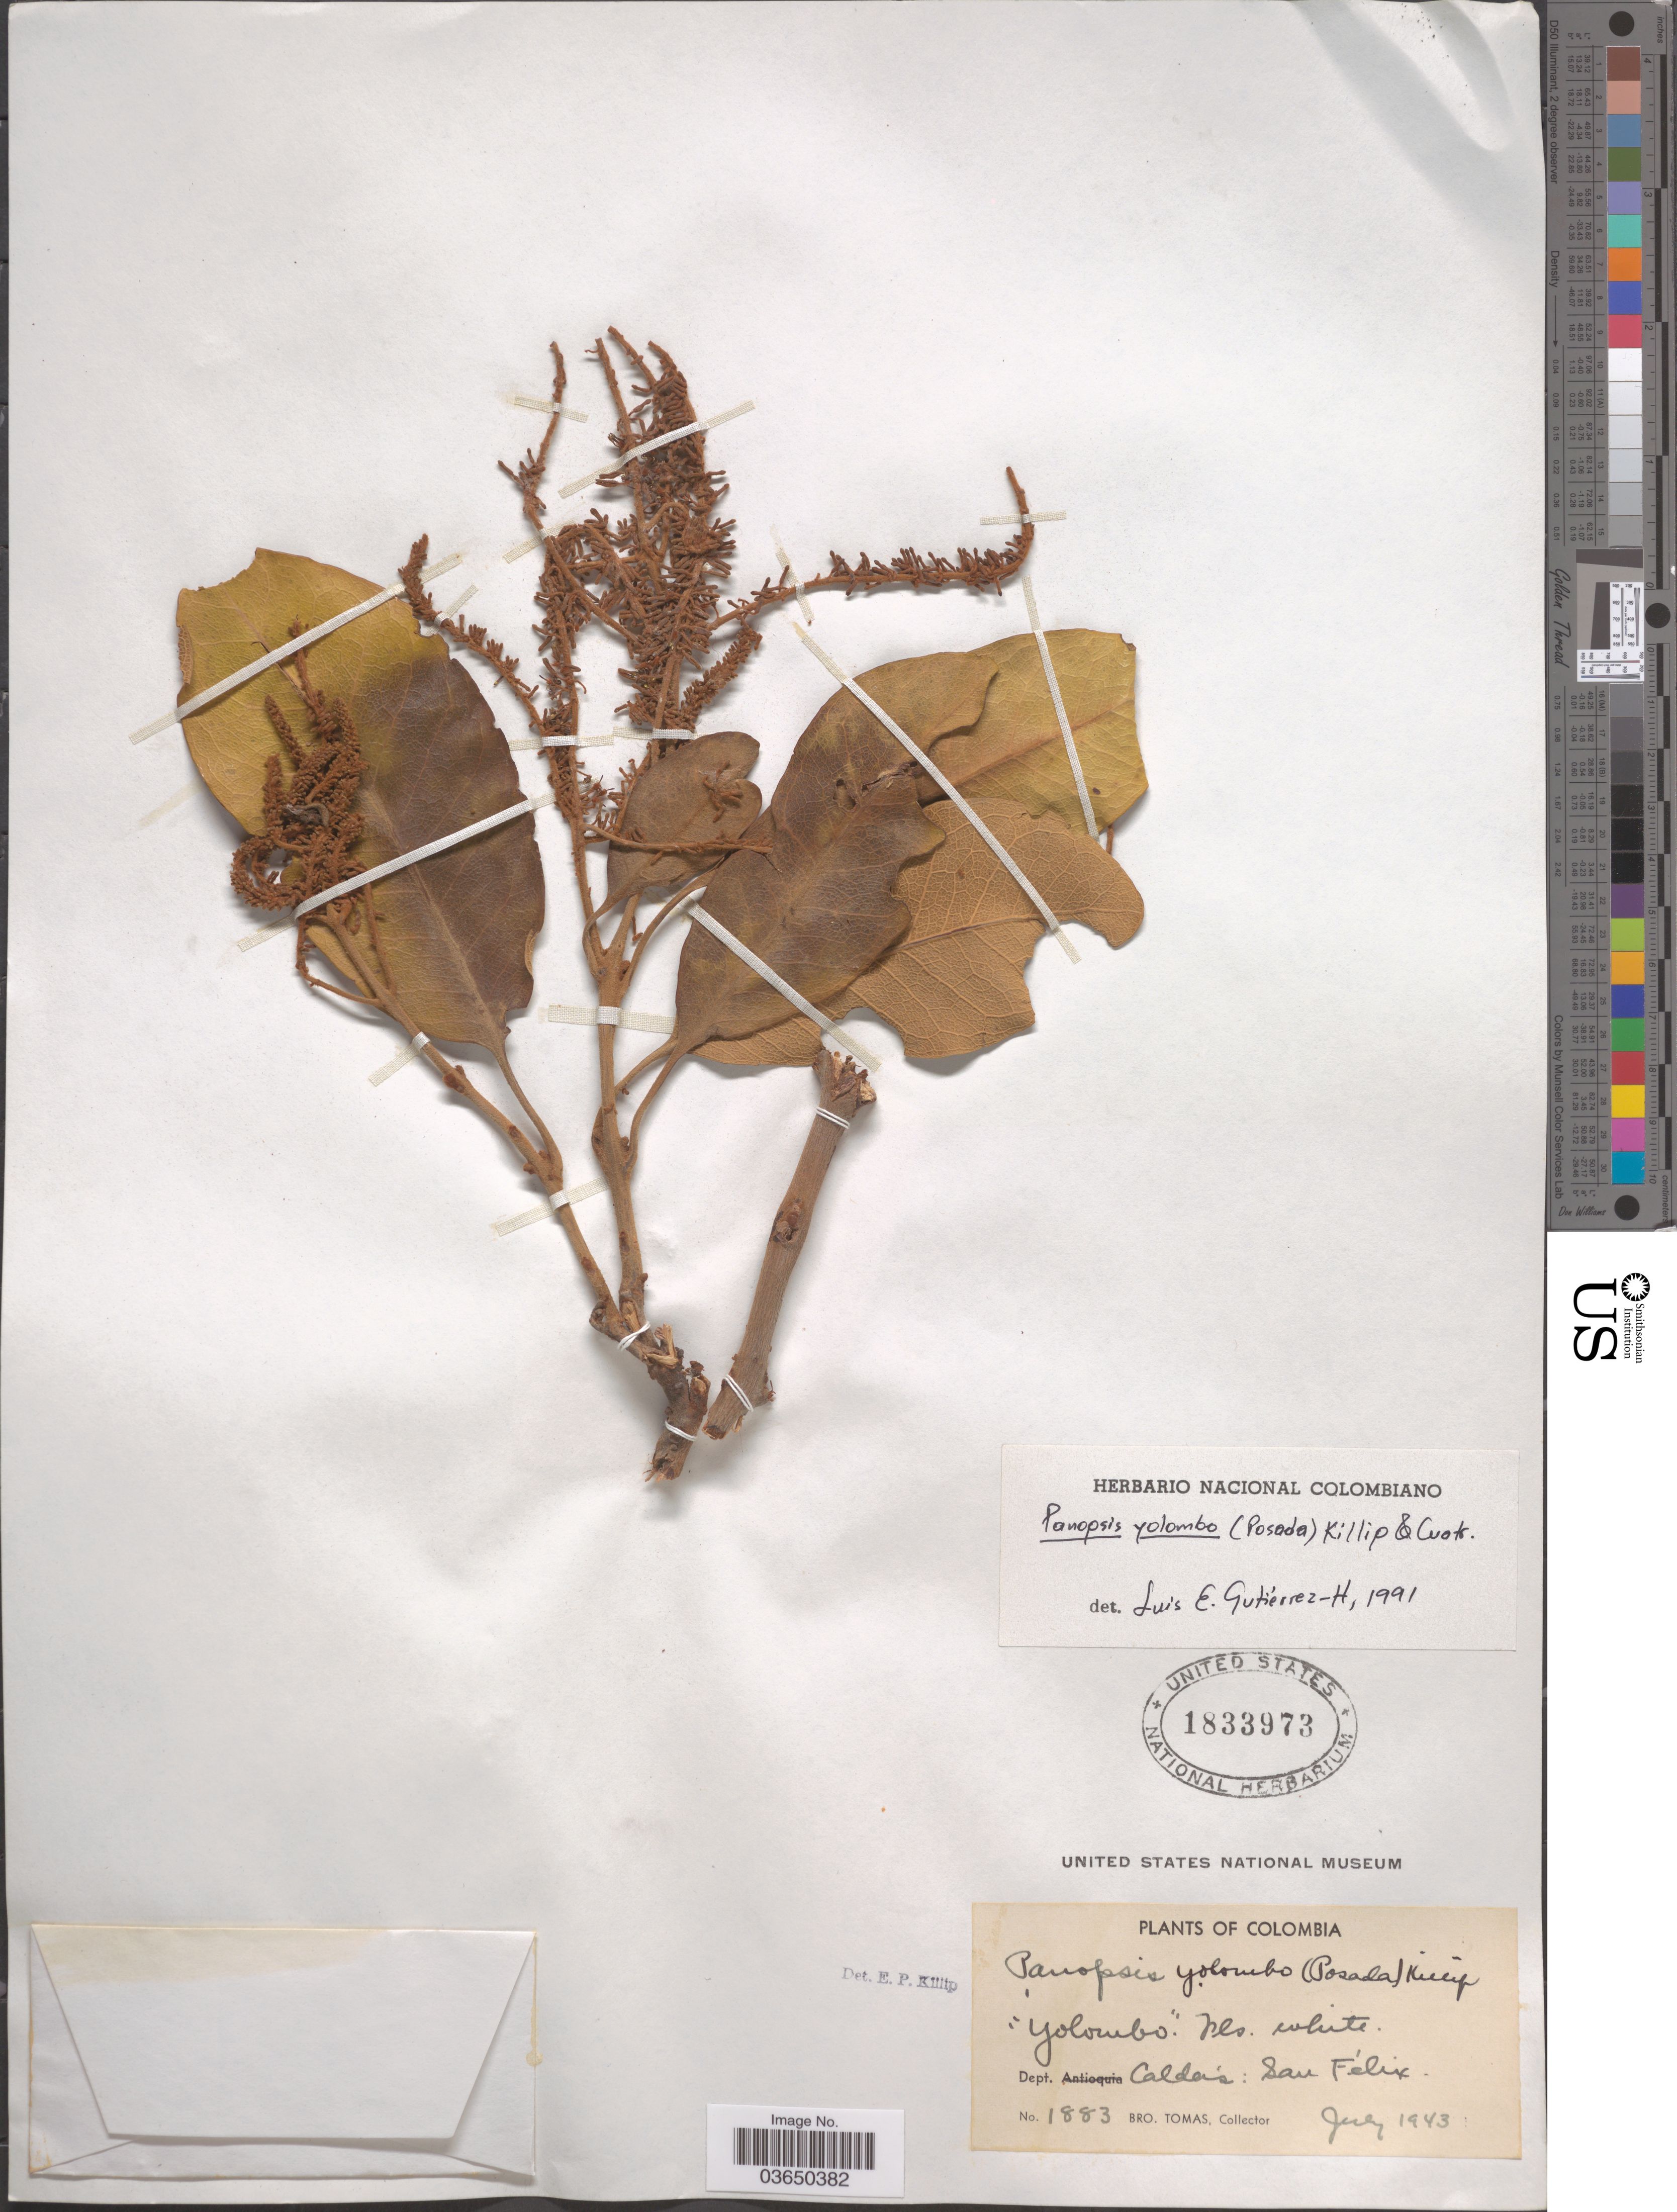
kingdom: Plantae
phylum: Tracheophyta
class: Magnoliopsida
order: Proteales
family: Proteaceae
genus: Panopsis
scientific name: Panopsis yolombo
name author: (Posada-Arango) Killip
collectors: B. Tomas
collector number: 1883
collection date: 1943-07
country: Colombia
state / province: Caldas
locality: Dept. Caldás: San Félix.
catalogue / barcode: US 1833973